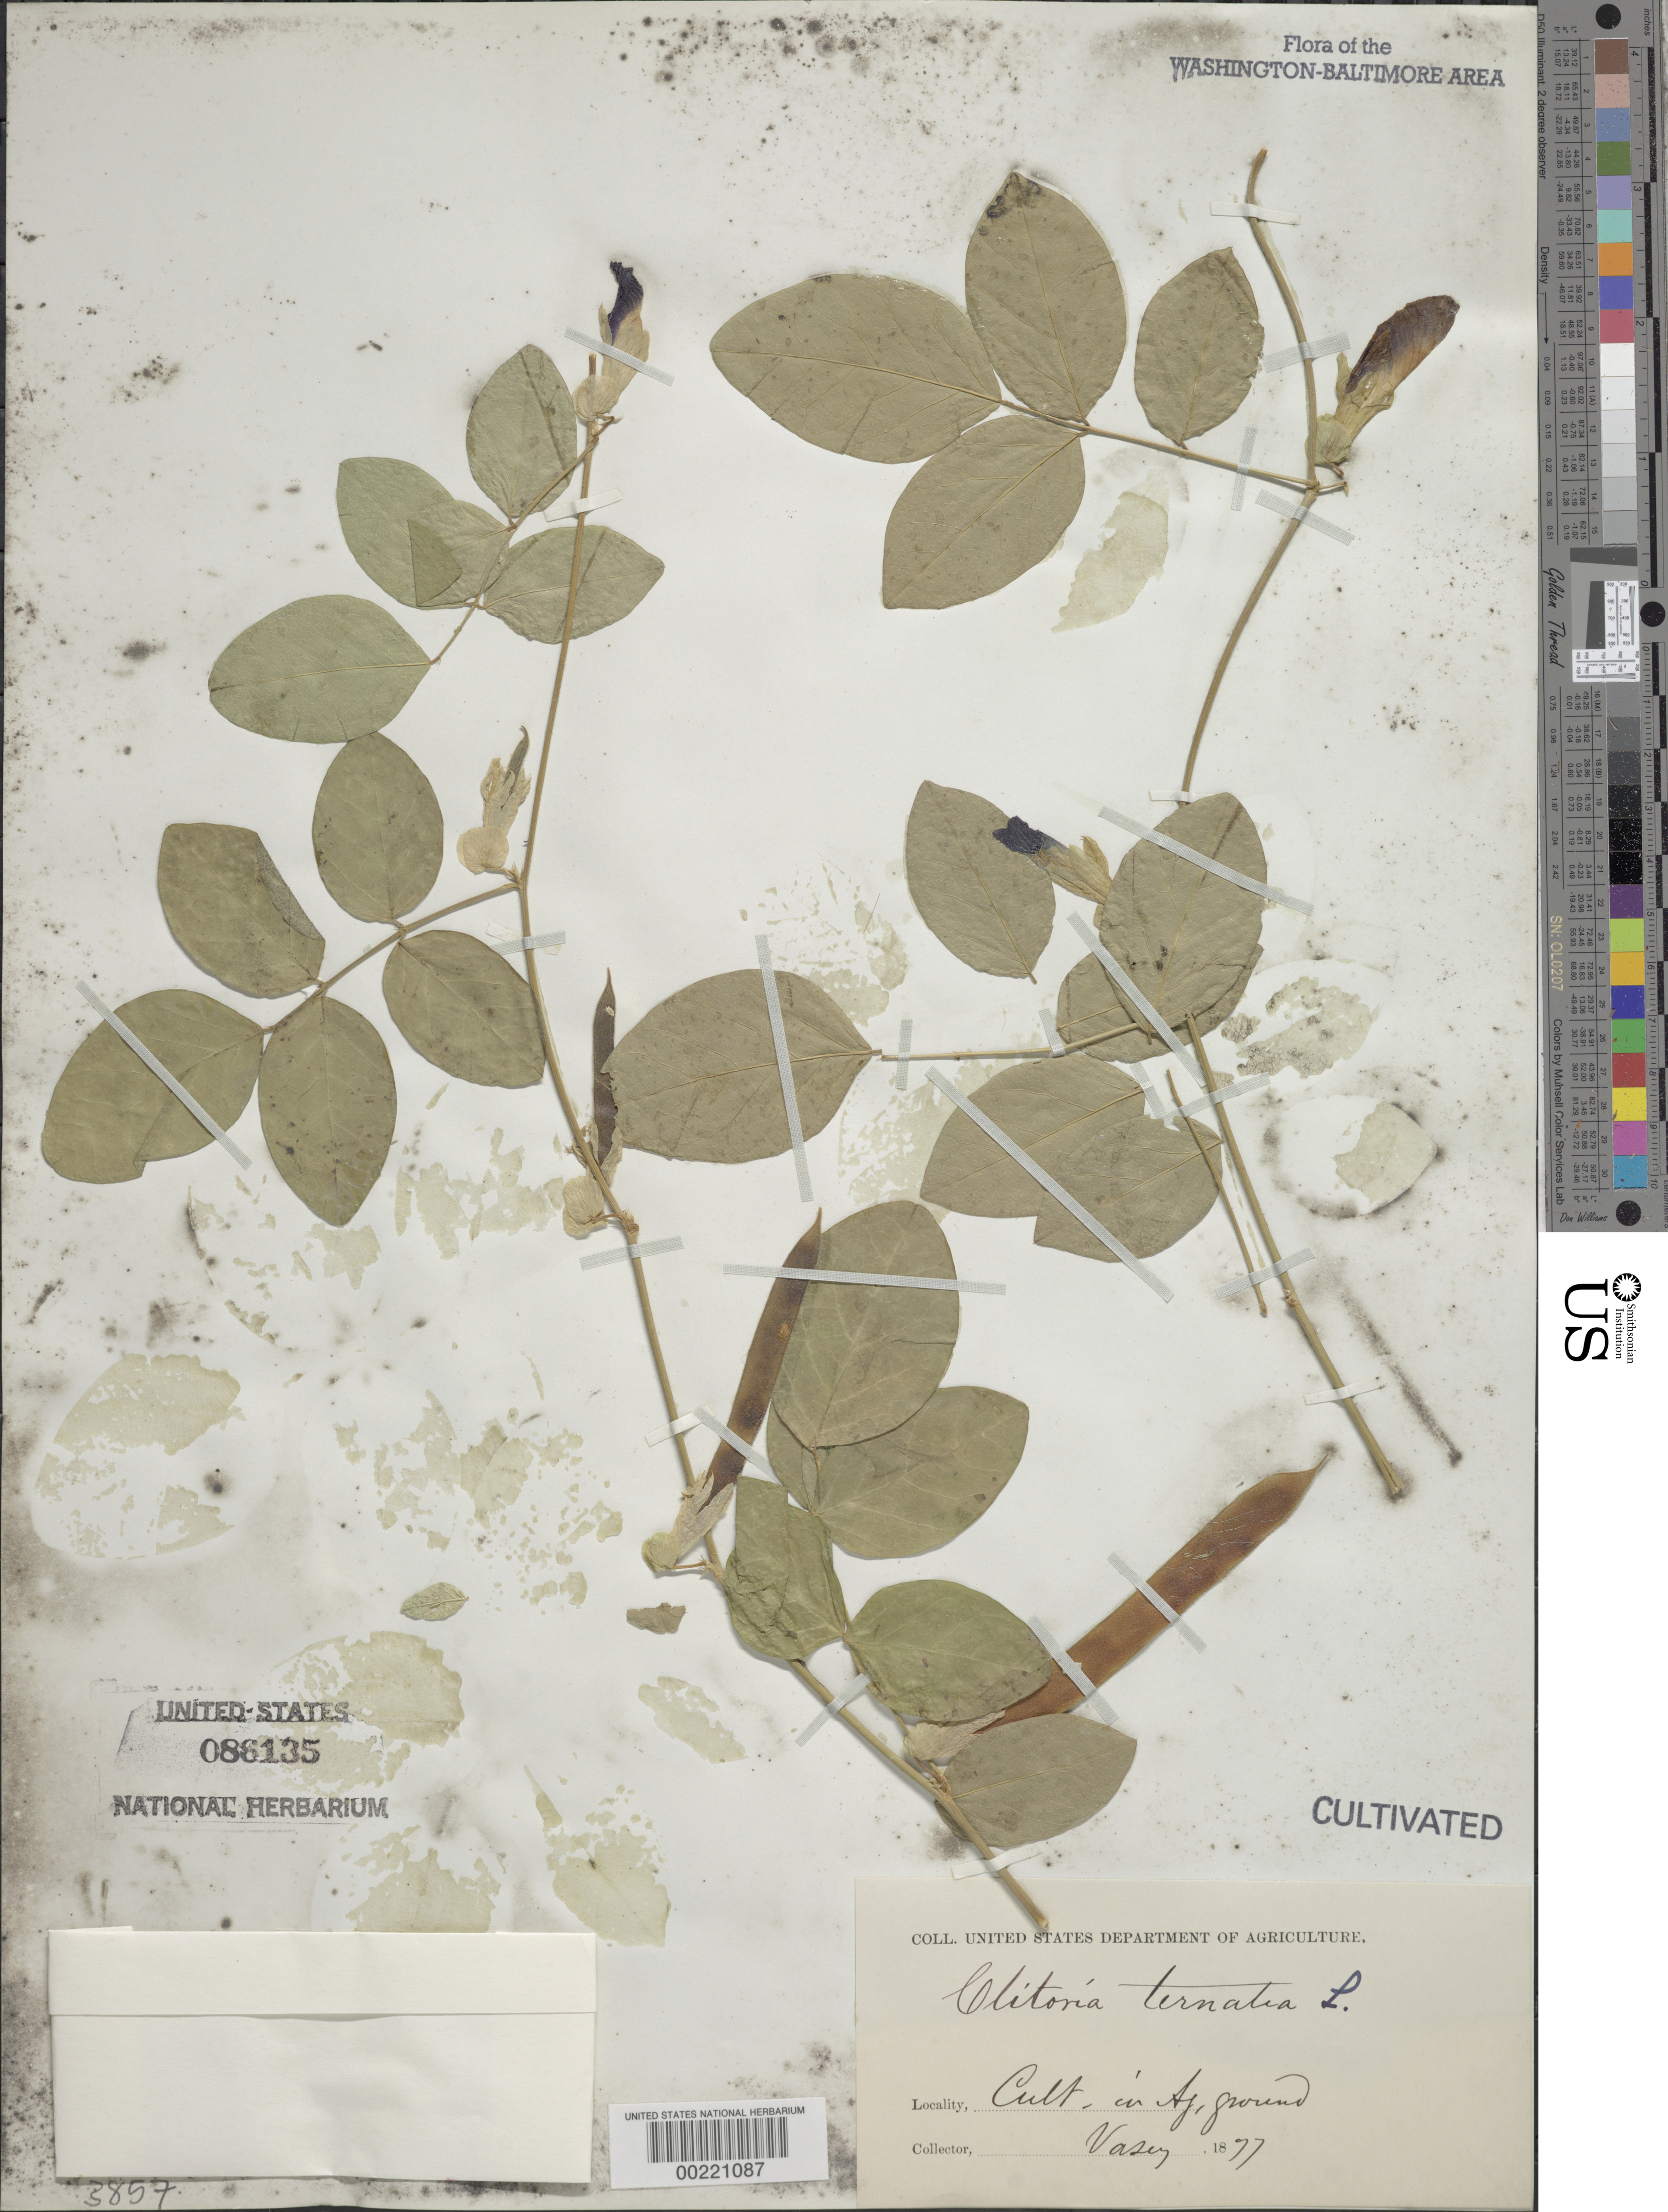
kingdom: Plantae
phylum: Tracheophyta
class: Magnoliopsida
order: Fabales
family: Fabaceae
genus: Clitoria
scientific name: Clitoria ternatea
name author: L.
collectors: G. R. Vasey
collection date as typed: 1877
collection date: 1877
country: United States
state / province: District of Columbia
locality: Department of Agriculture grounds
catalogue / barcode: US 86135